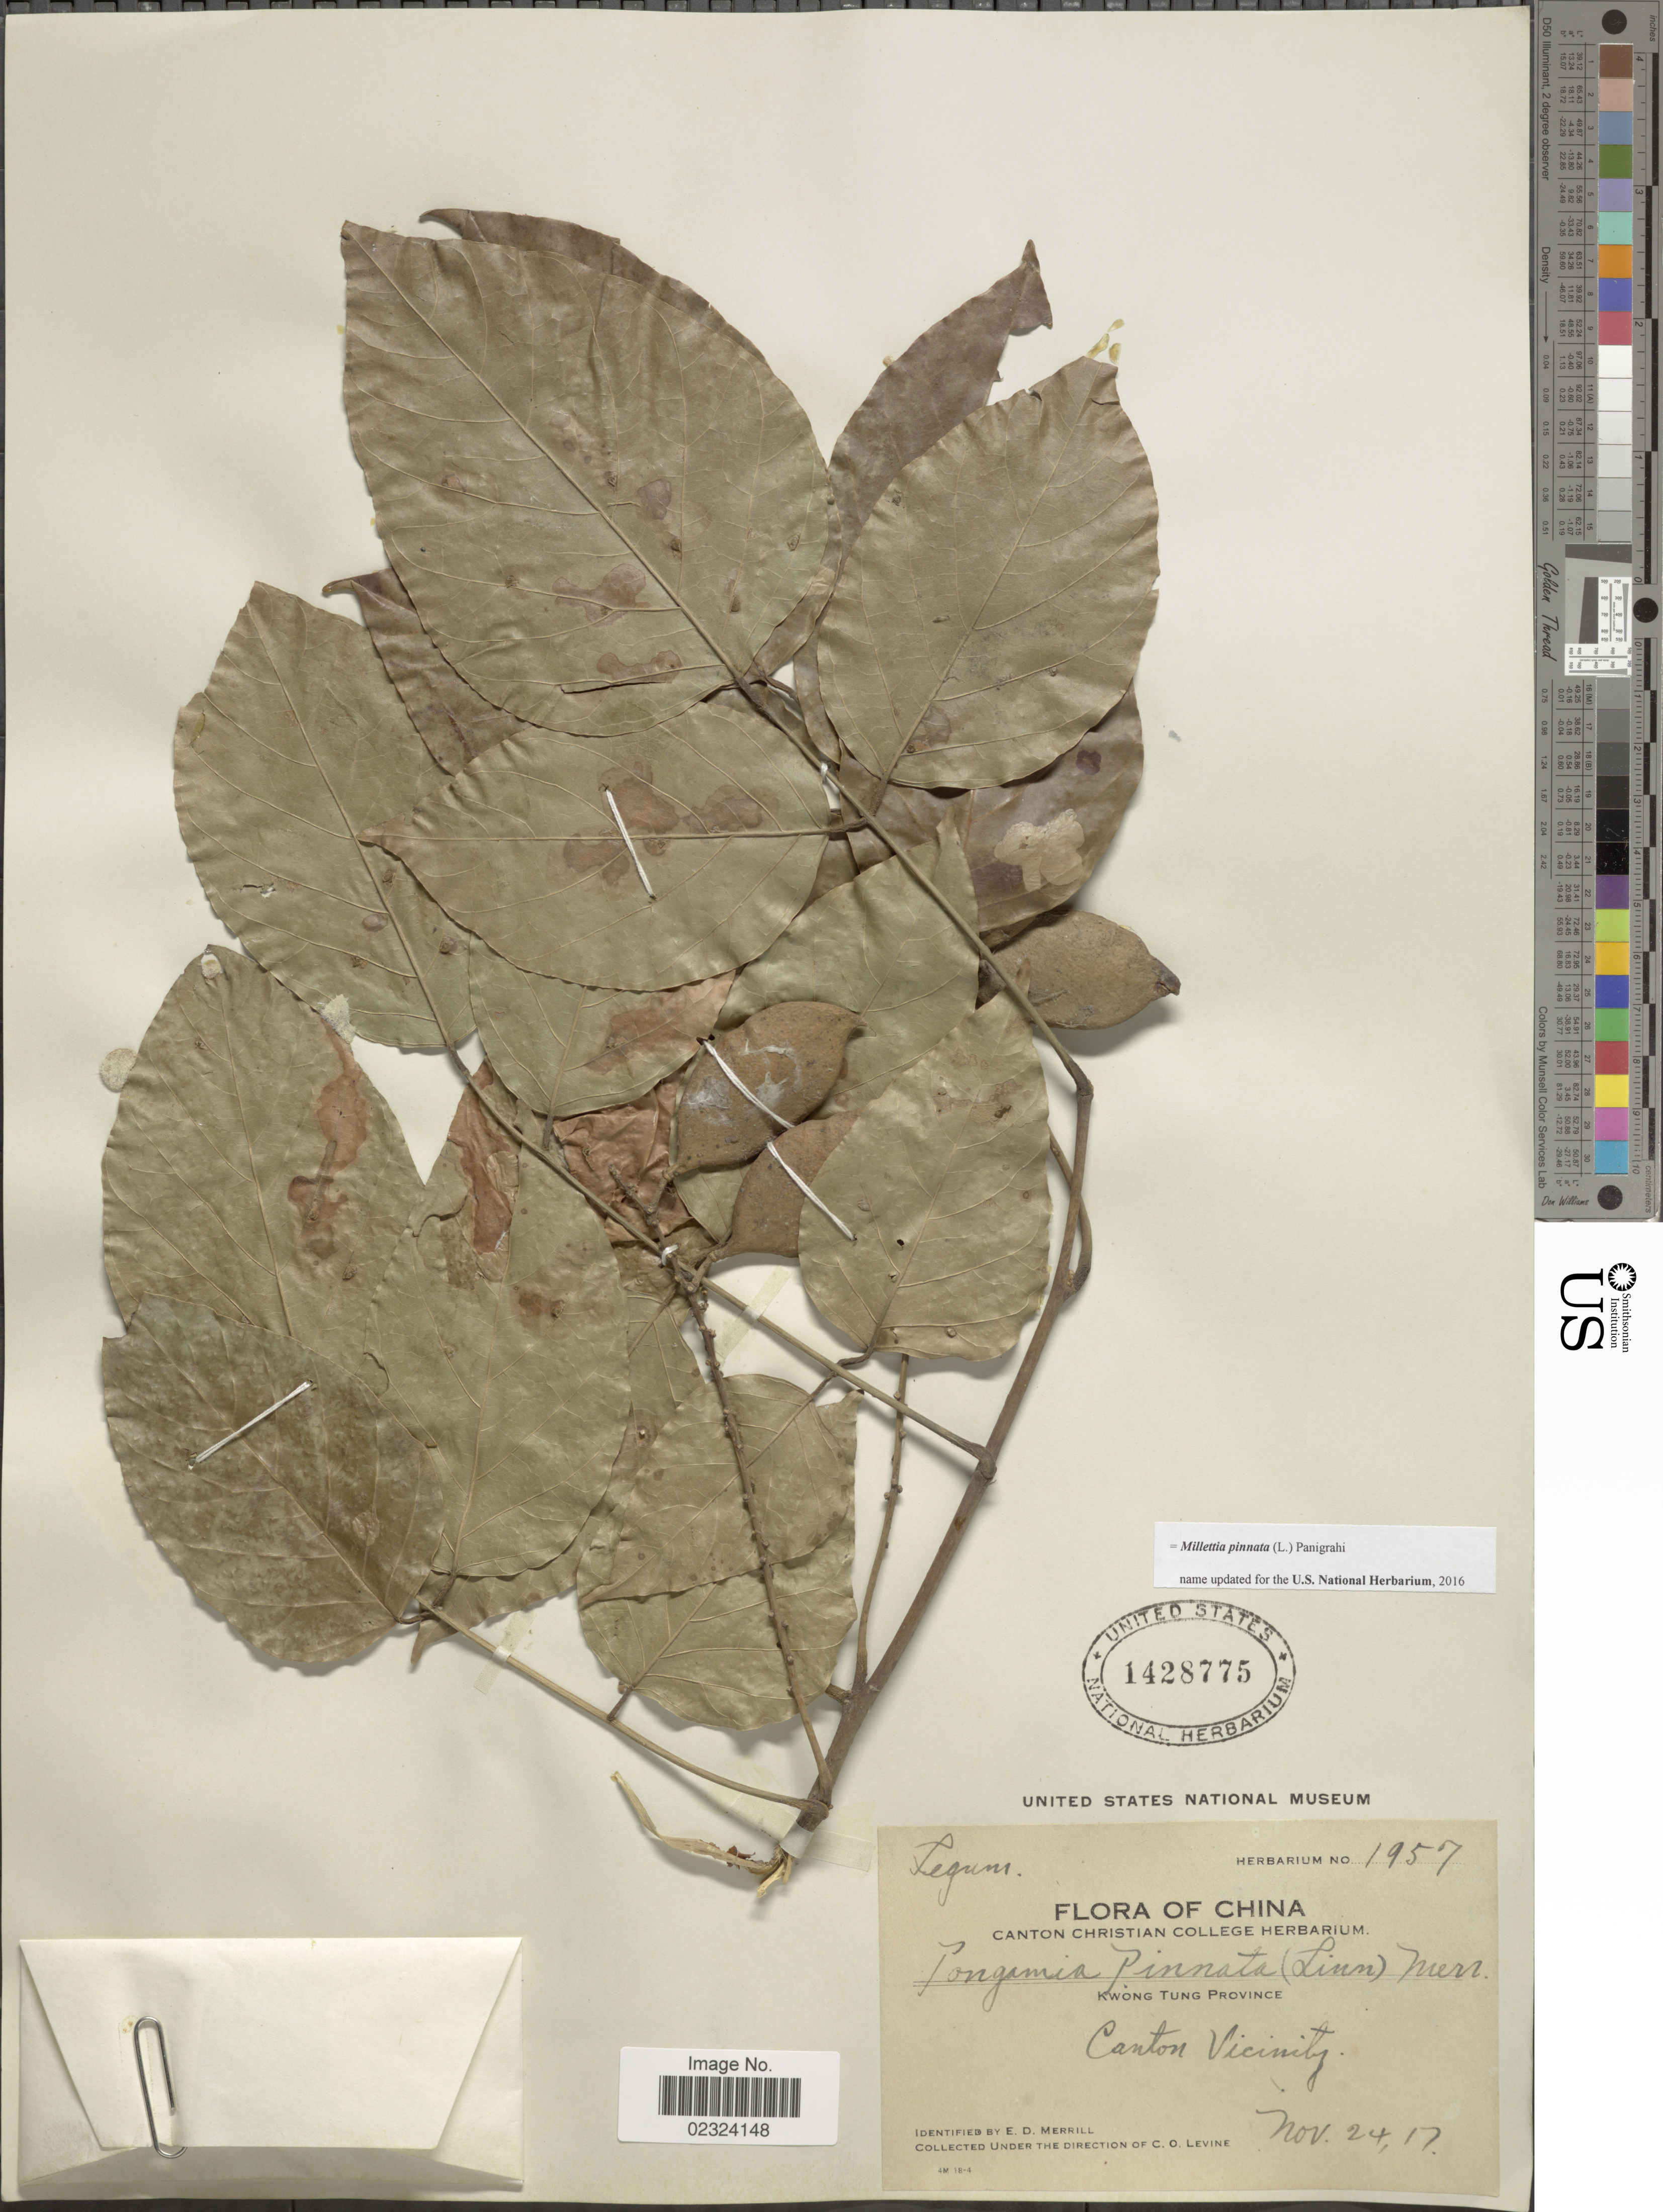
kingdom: Plantae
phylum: Tracheophyta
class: Magnoliopsida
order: Fabales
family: Fabaceae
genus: Millettia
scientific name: Millettia pinnata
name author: (L.) Panigrahi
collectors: C. O. Levine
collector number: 1957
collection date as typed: Transcribed d/m/y: 24/11/17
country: China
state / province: Guangdong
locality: Kwong Tung Province. Canton Vicinity.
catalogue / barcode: US 1428775